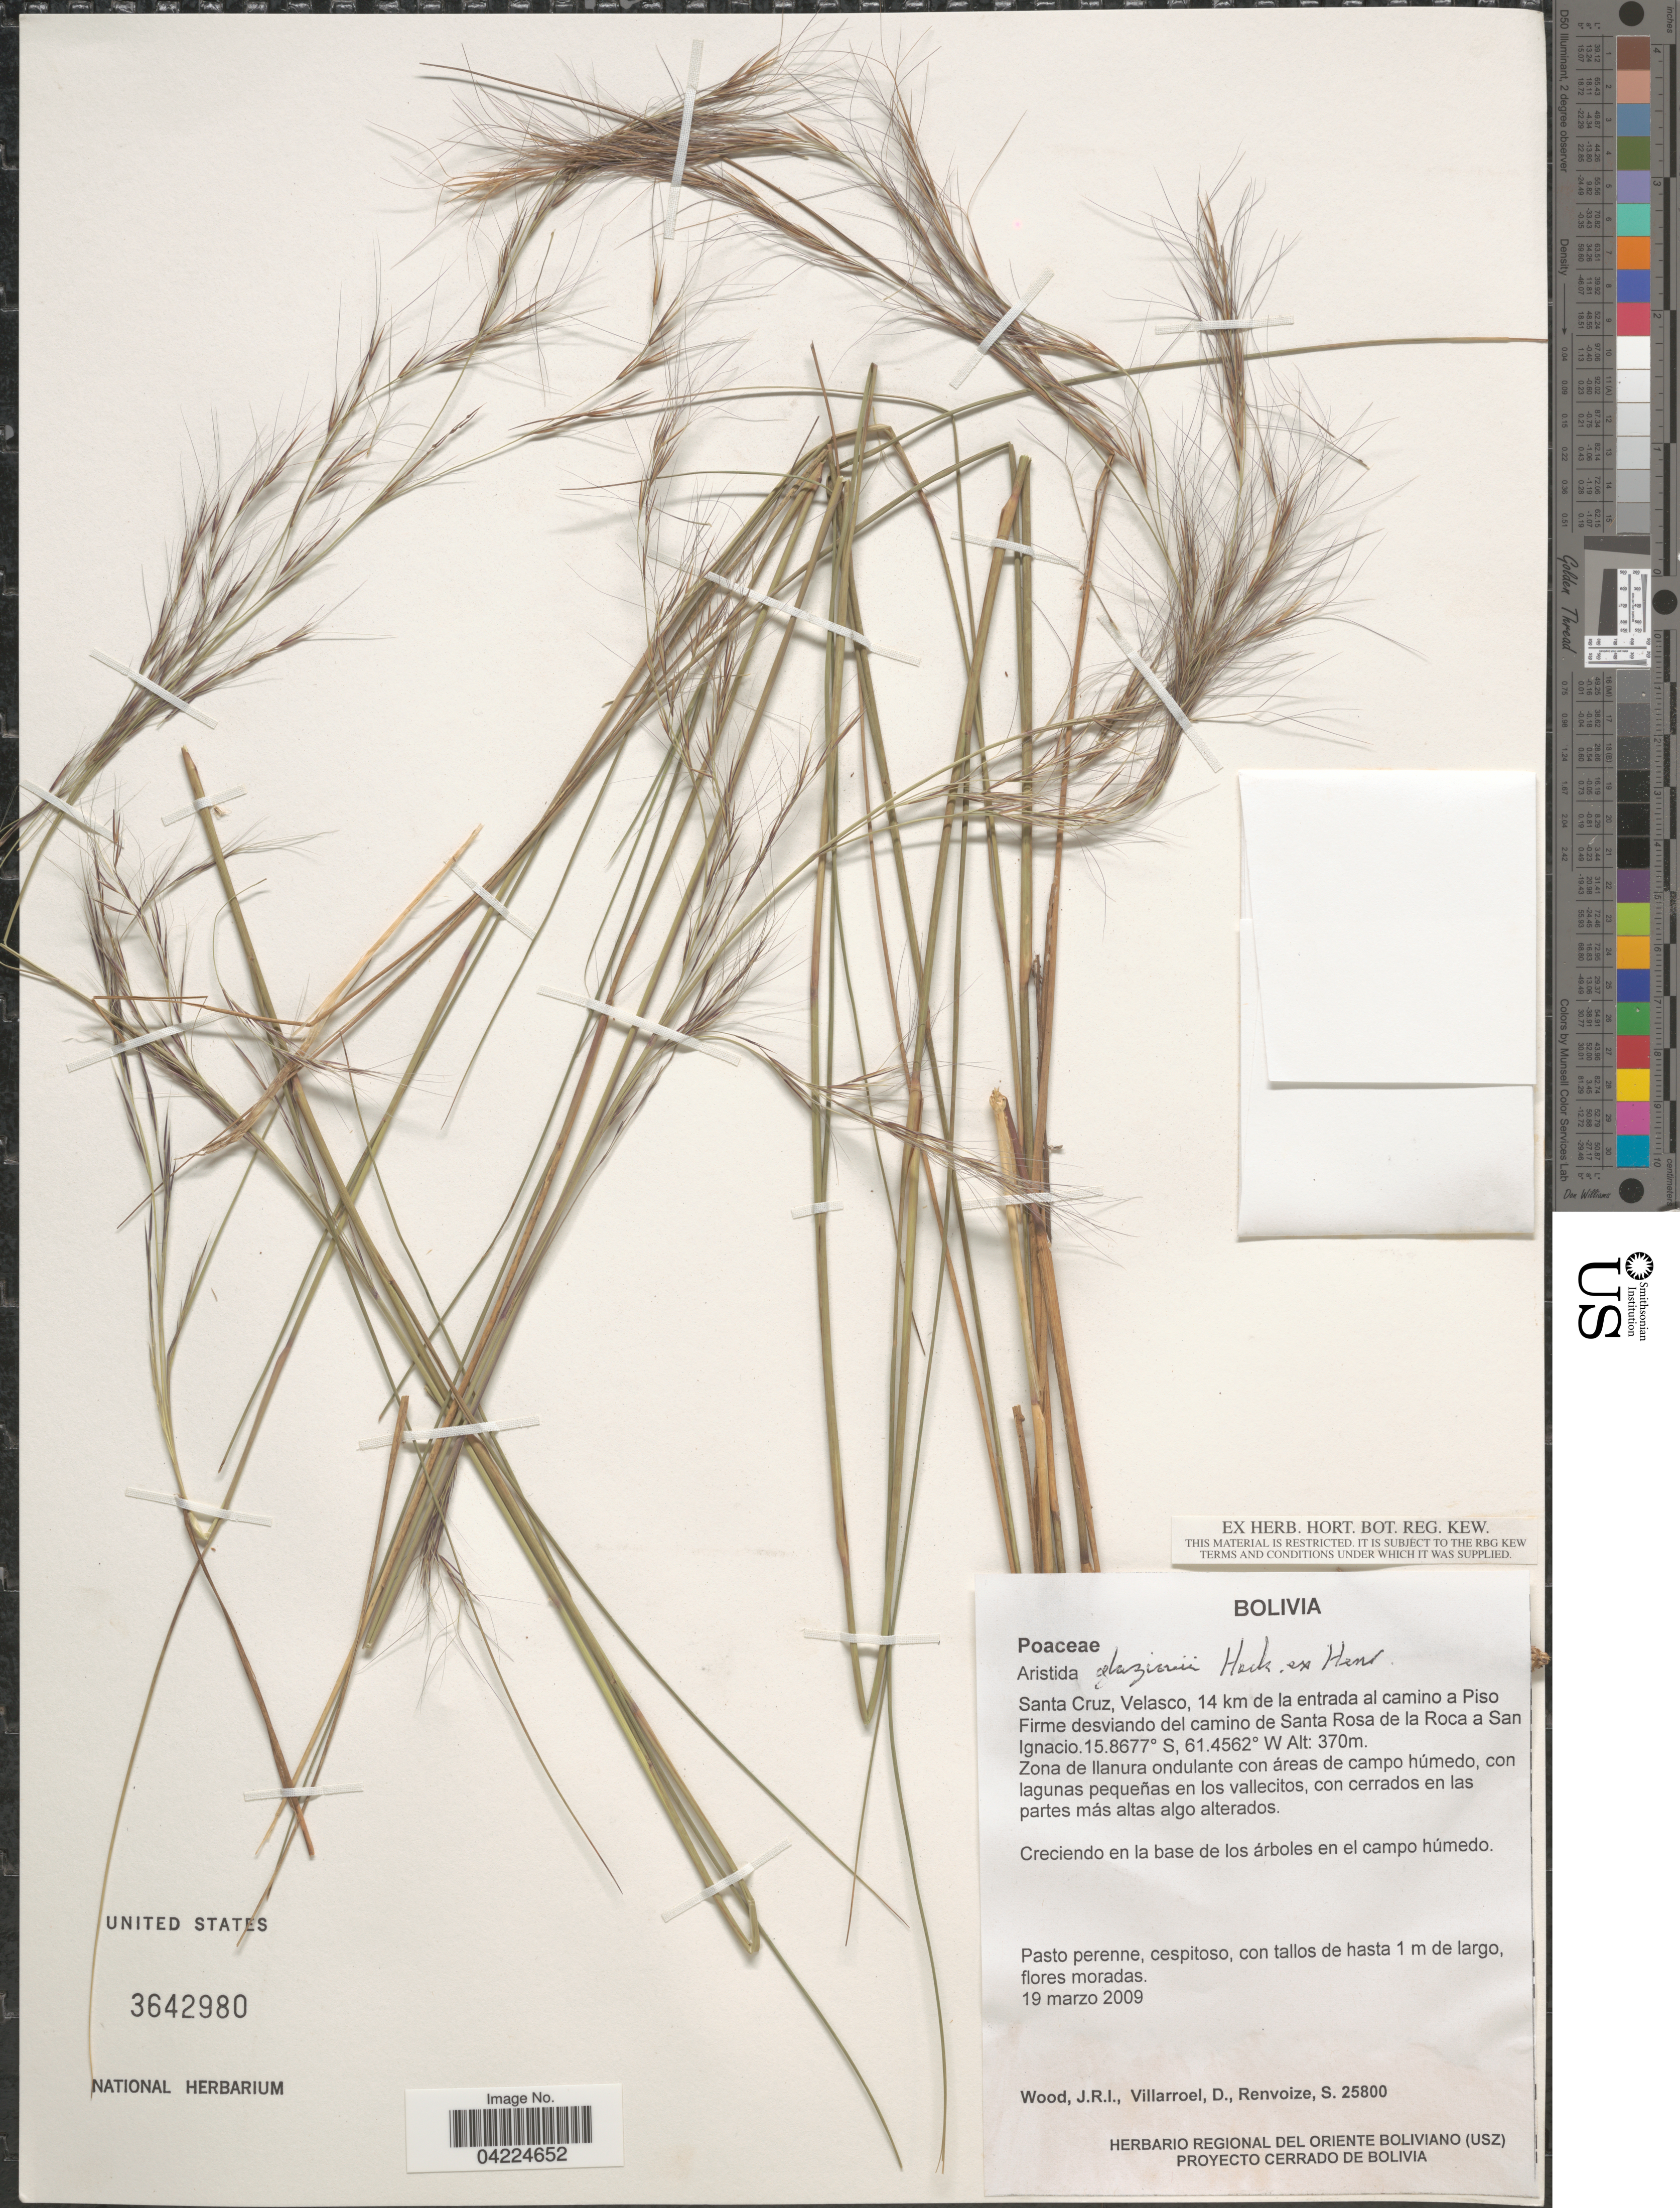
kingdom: Plantae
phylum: Tracheophyta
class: Liliopsida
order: Poales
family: Poaceae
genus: Aristida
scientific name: Aristida glaziovii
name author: Hack. ex Henr.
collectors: J. R. I. Wood, D. Villarroel & S. A. Renvoize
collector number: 25800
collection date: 2009-03-19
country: Bolivia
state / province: Santa Cruz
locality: Velasco, 14 km de la entrada al camino a Piso Firme desviando del camino de Santa Rosa de la Roca a San Ignacio.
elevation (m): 370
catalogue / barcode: US 3642980